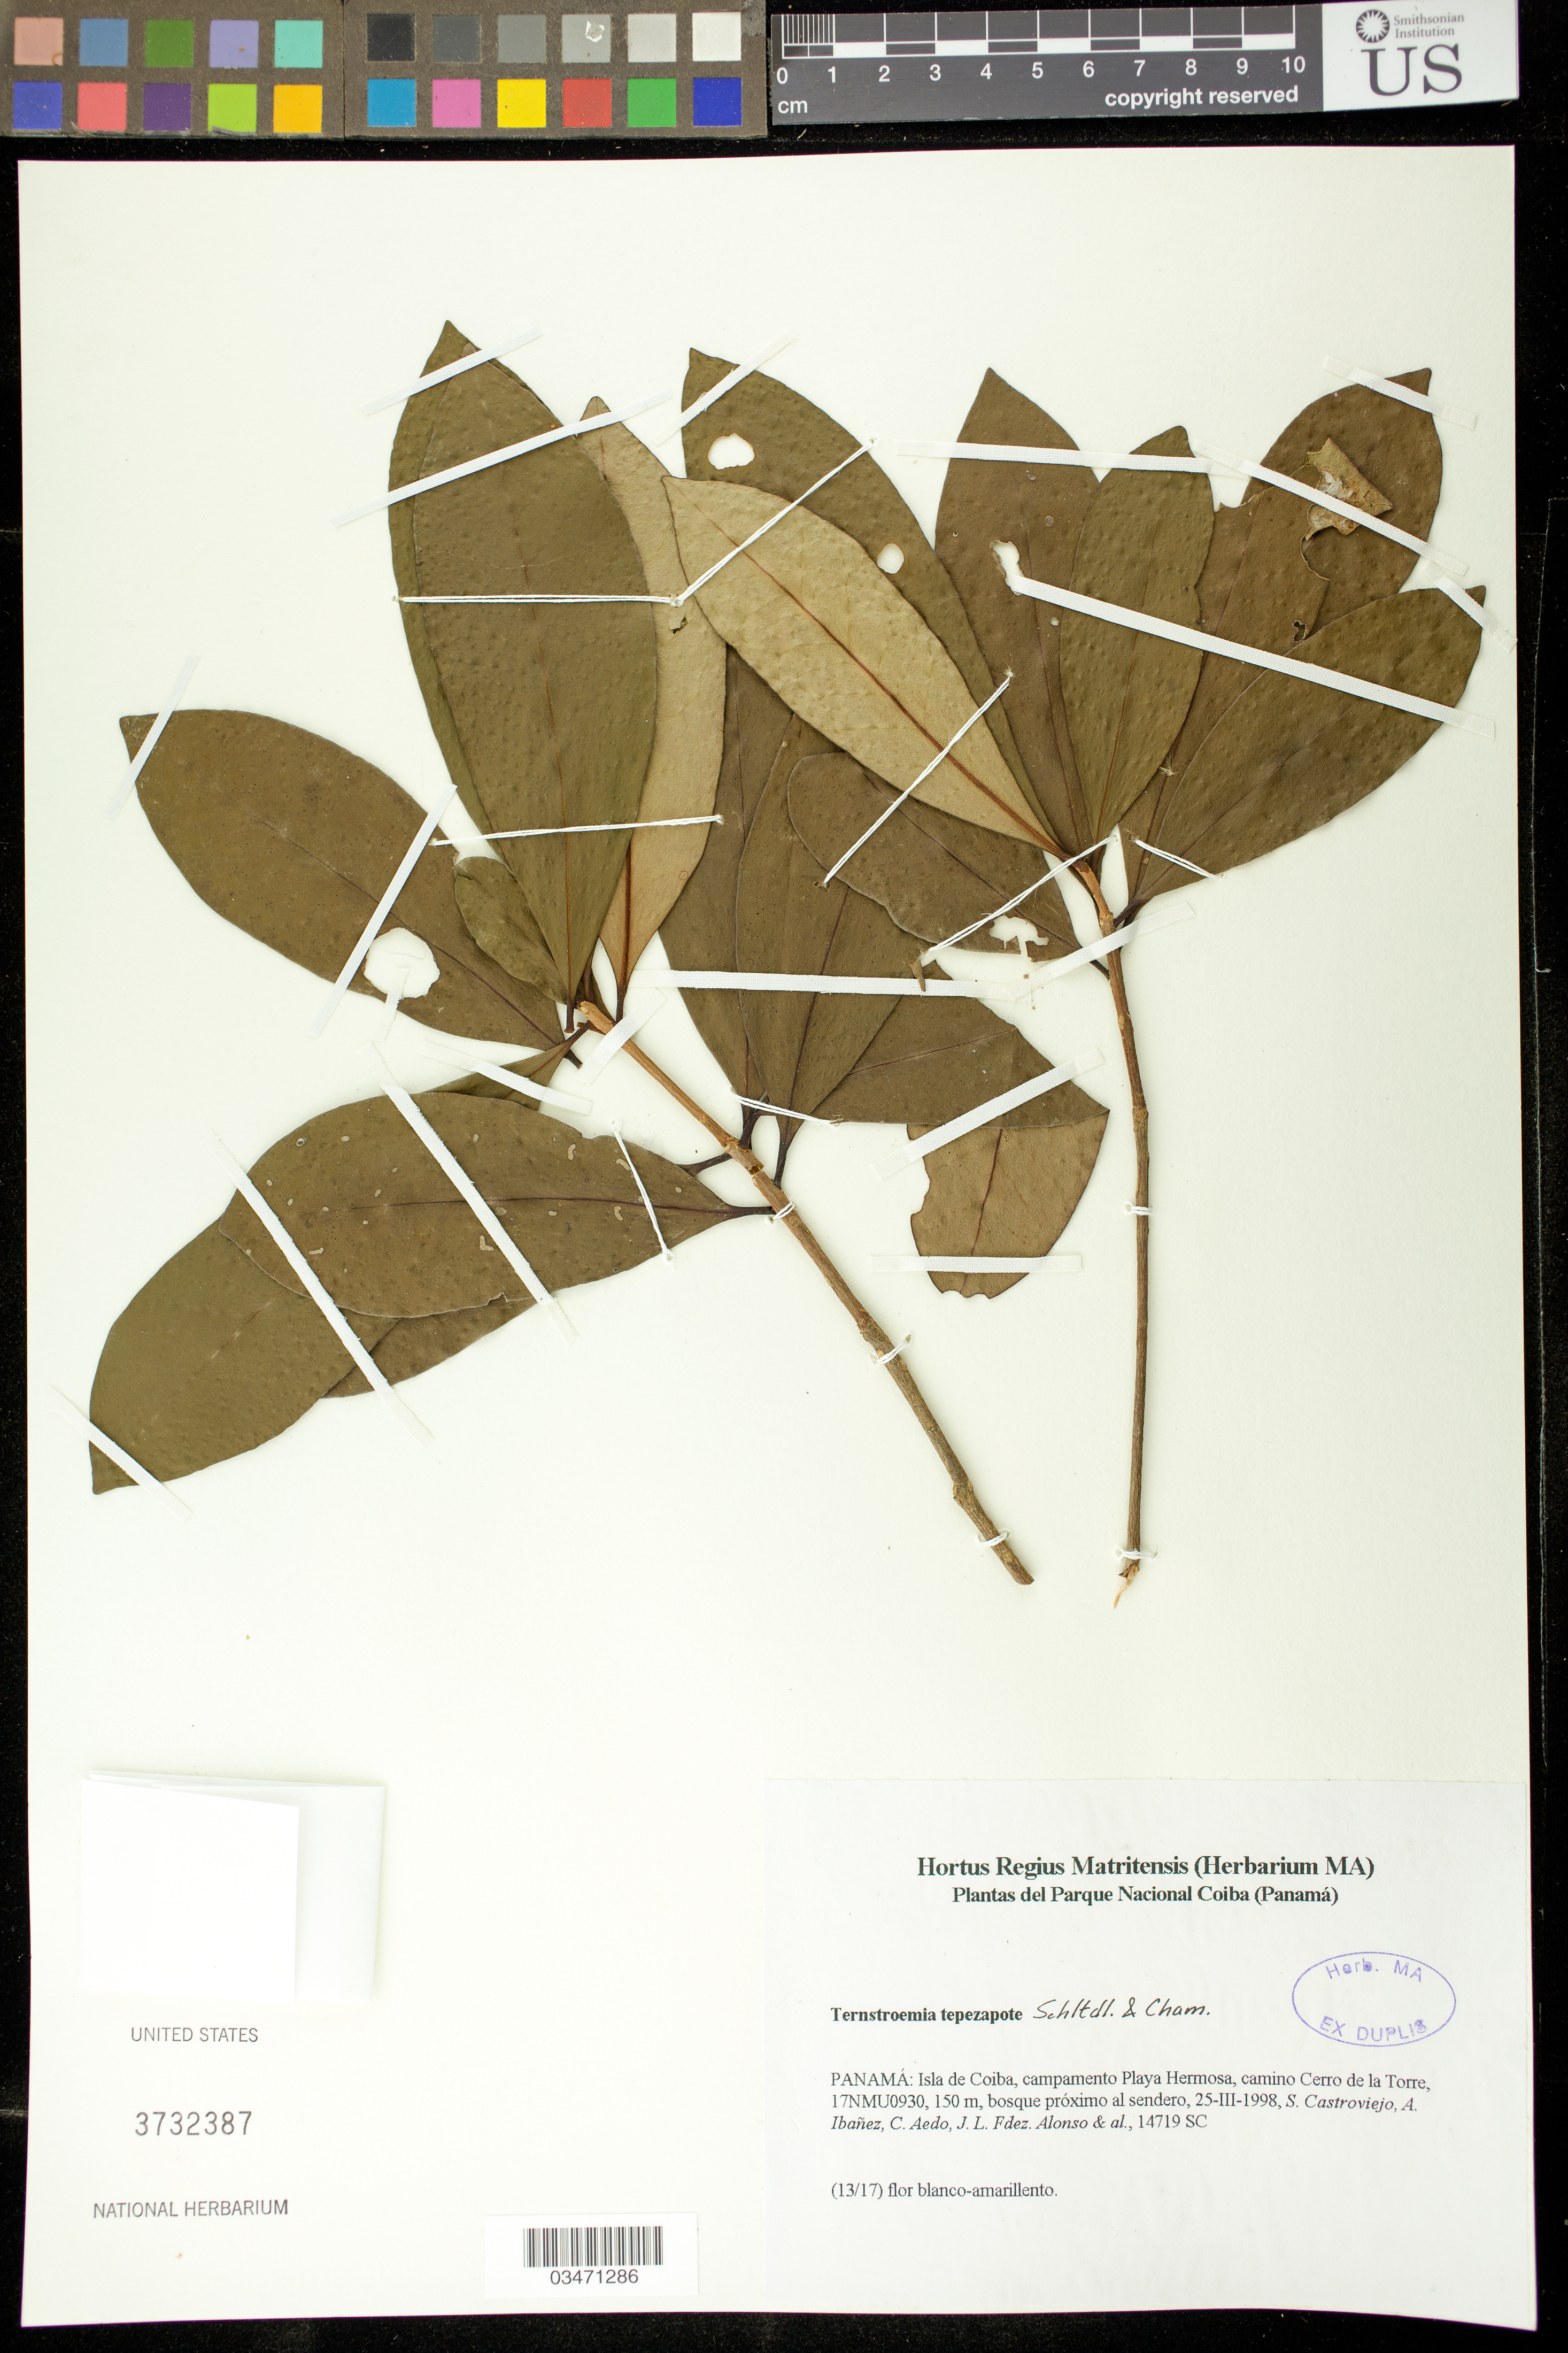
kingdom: Plantae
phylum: Tracheophyta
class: Magnoliopsida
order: Ericales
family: Pentaphylacaceae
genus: Ternstroemia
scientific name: Ternstroemia tepezapote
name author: Schltdl. & Cham.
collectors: S. Castroviejo et al.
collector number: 14719SC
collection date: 1998-03-25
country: Panama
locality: Isla de Coiba, campamento Playa Hermosa, camino Cerro de la Torre, 17NMU0930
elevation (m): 150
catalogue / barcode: US 3732387